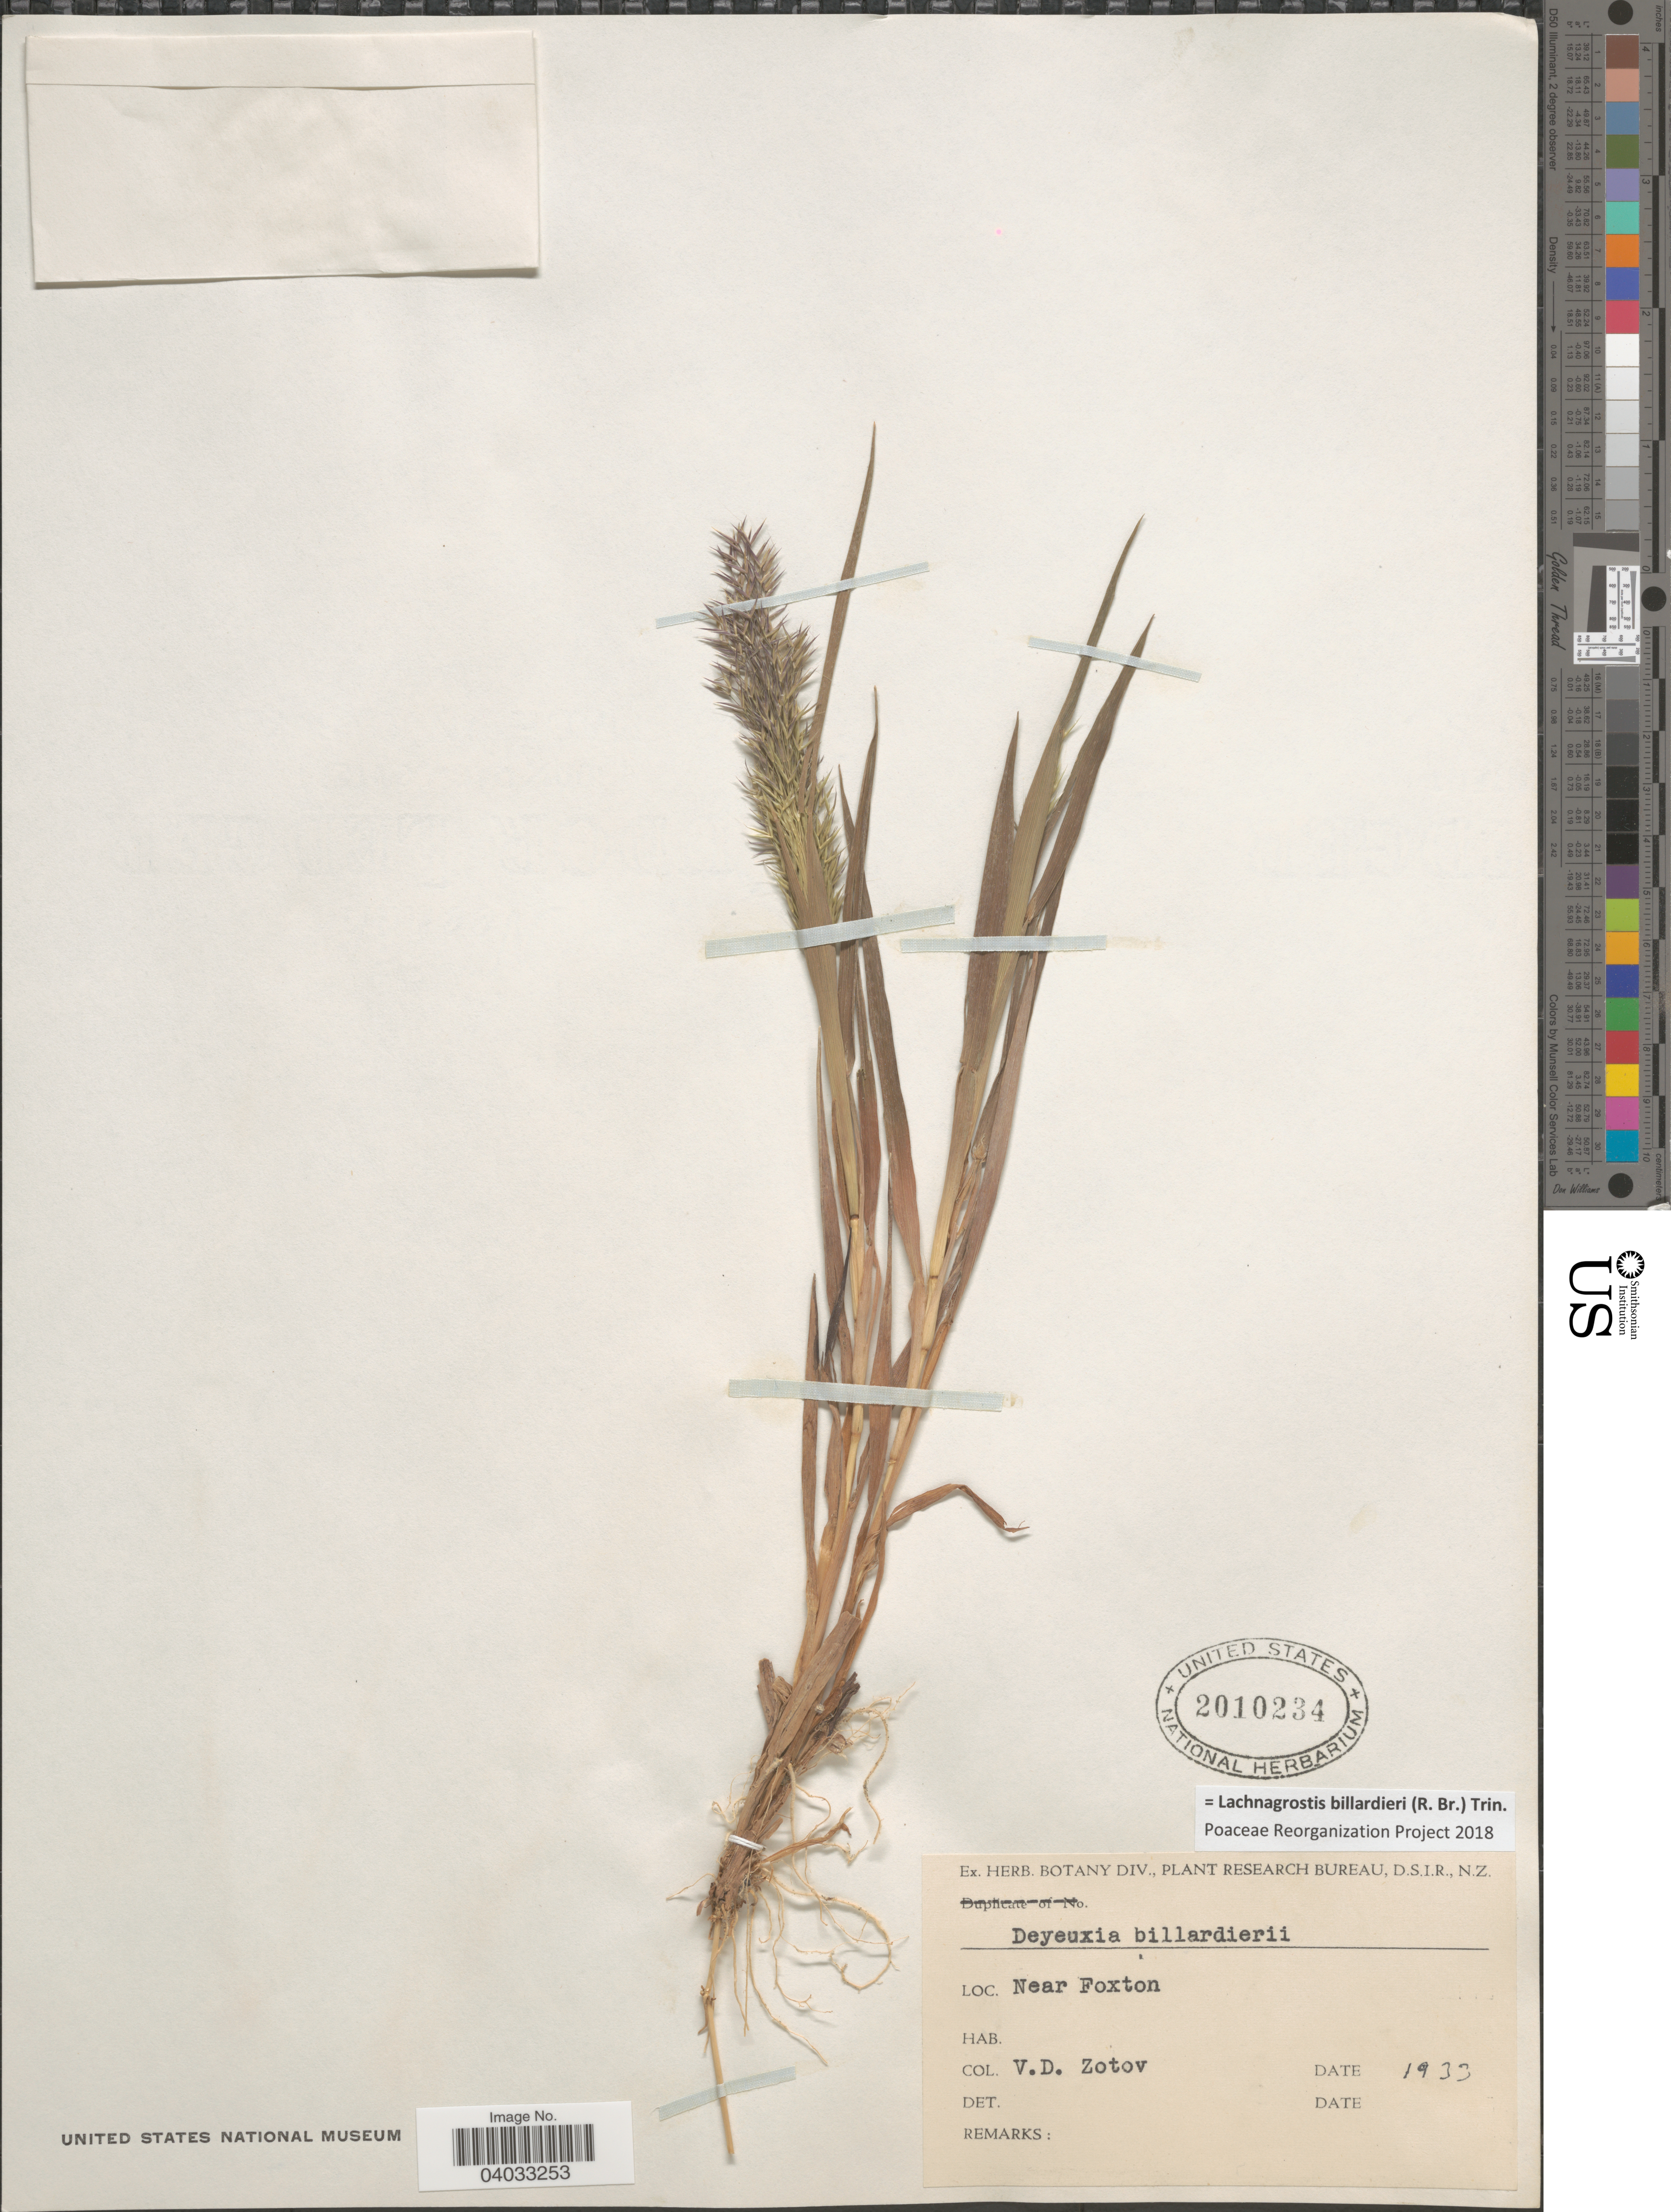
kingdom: Plantae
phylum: Tracheophyta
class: Liliopsida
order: Poales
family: Poaceae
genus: Lachnagrostis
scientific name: Lachnagrostis billardieri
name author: (R. Br.) Trin.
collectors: V. Zotov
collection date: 1933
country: New Zealand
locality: Near Foxton.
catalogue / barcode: US 2010234